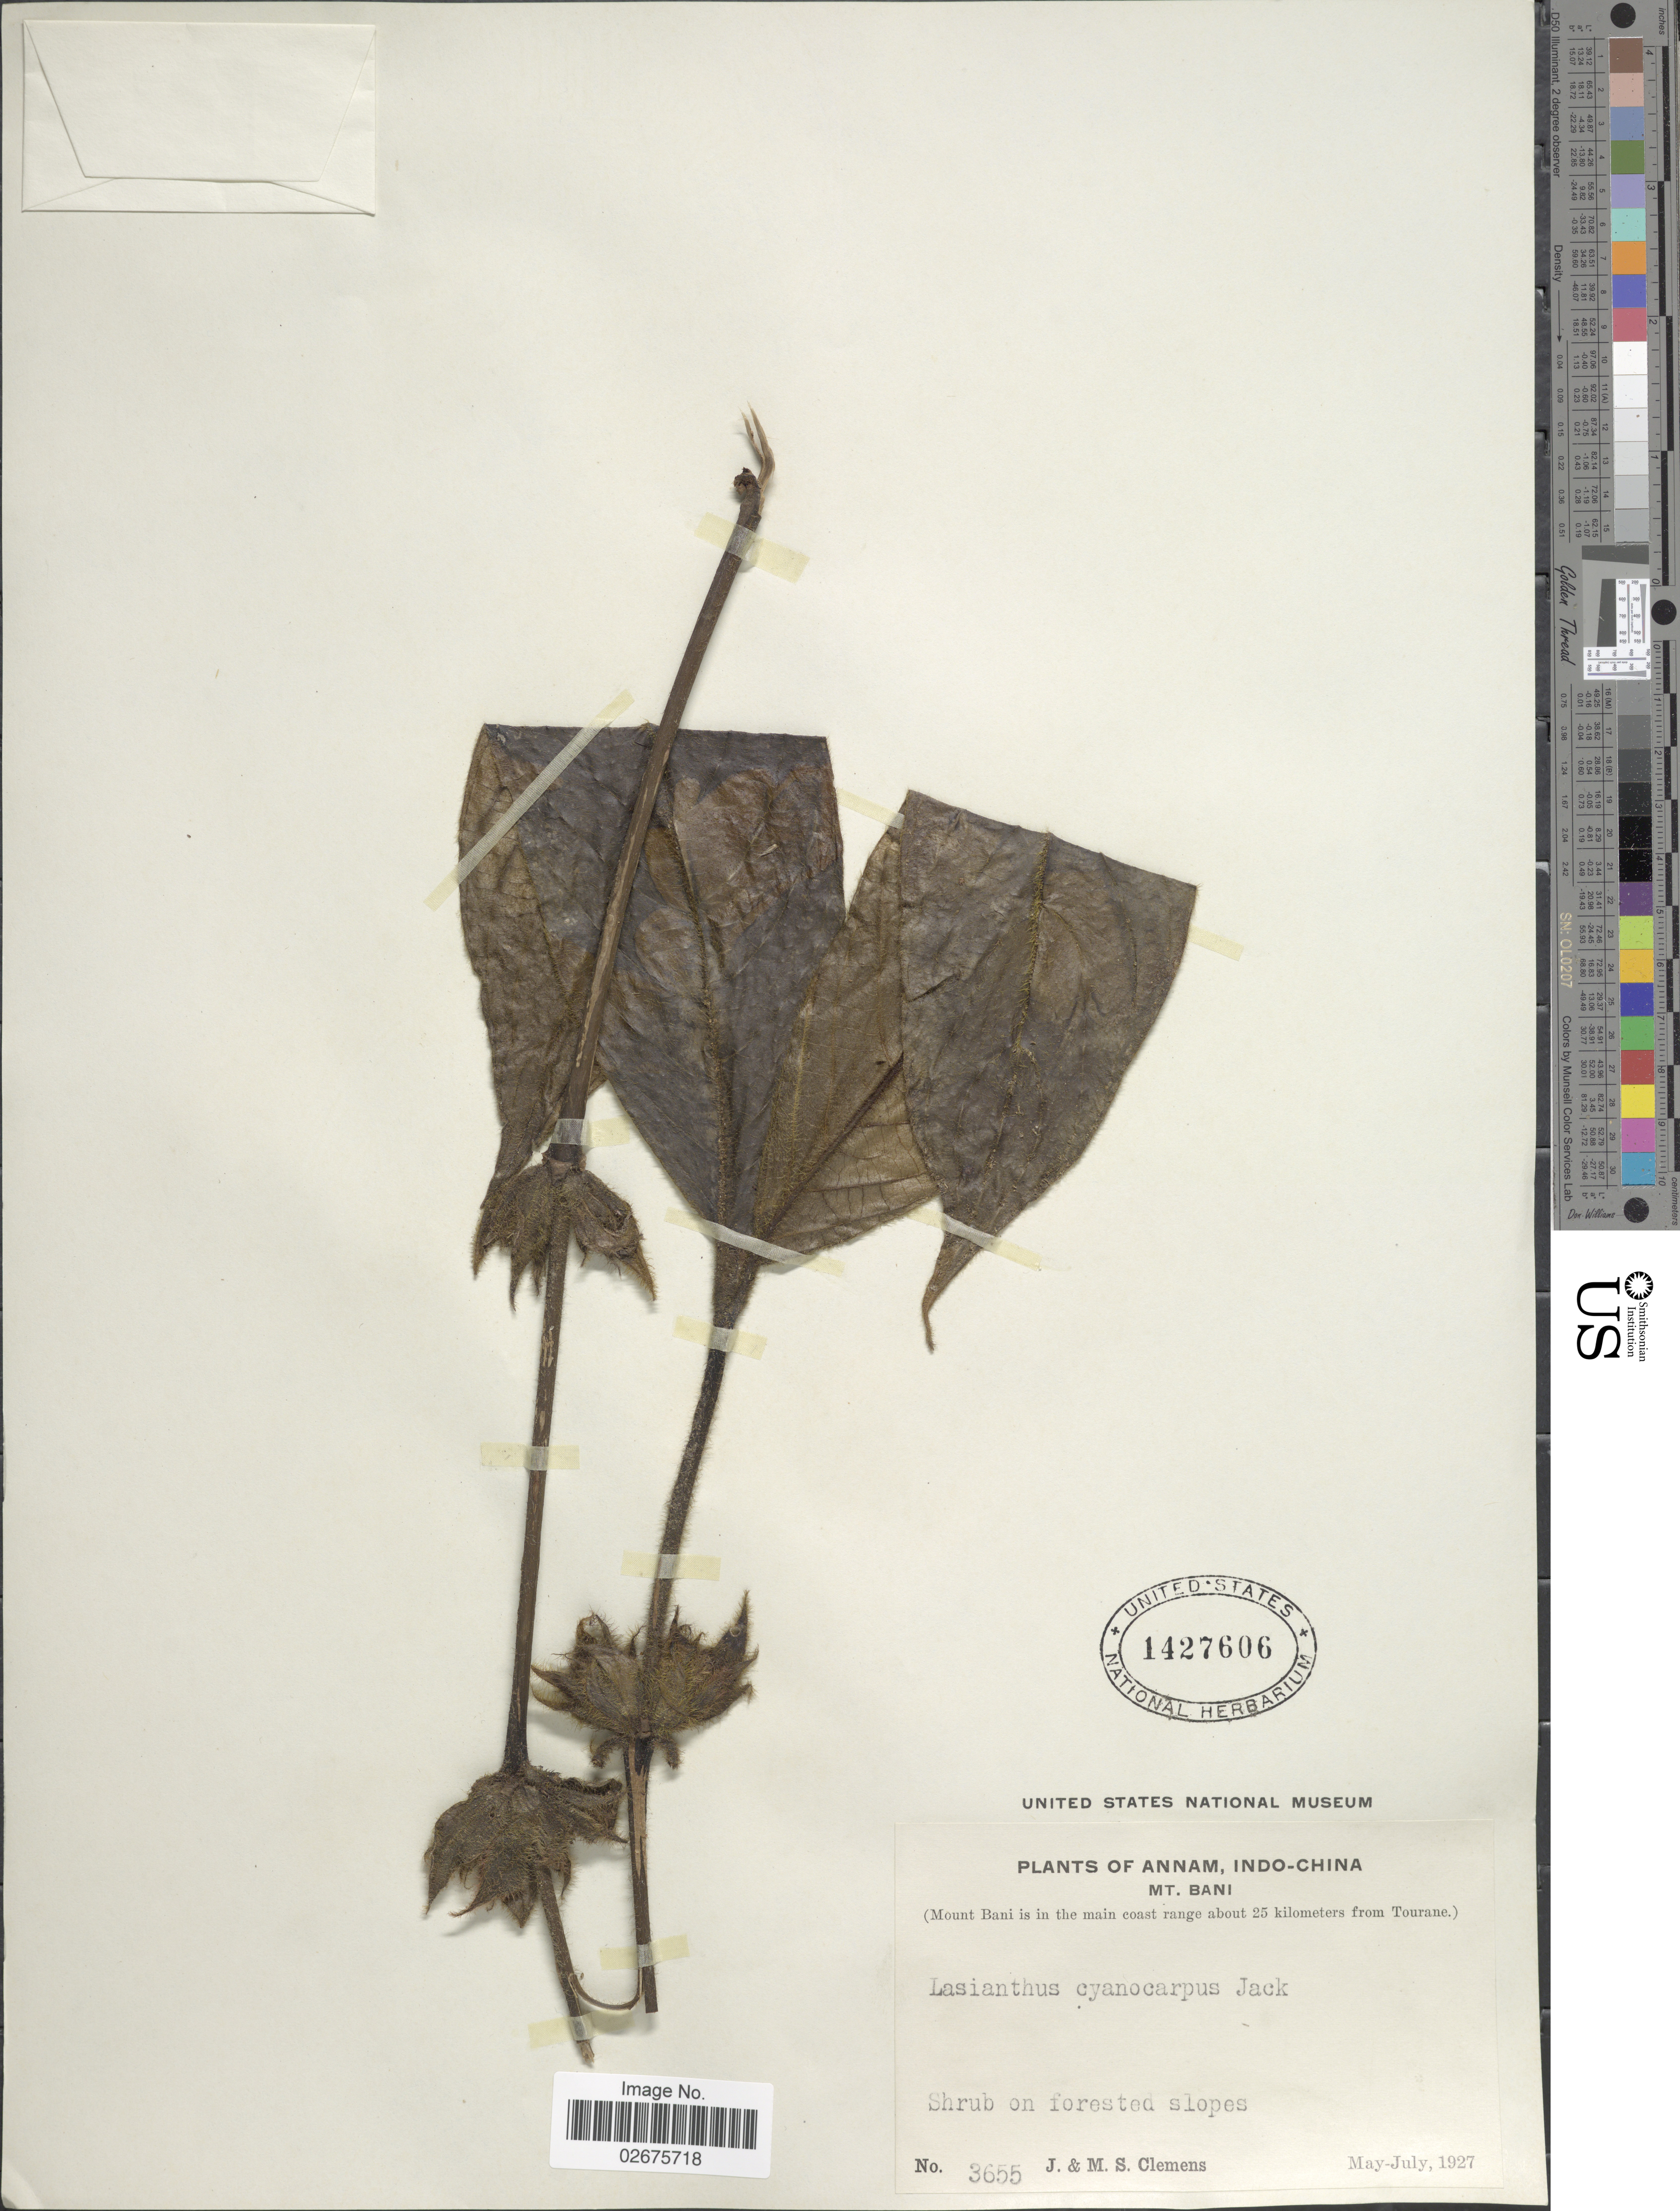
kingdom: Plantae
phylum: Tracheophyta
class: Magnoliopsida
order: Gentianales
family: Rubiaceae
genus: Lasianthus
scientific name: Lasianthus cyanocarpus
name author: Jack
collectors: J. Clemens & M. S. Clemens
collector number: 3655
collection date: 1927-05/1927-07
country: Vietnam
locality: Annam, Indo-China, Mt. Bani (Mount Bani is in the main coast range about 25 kilometers from Tourane)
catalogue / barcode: US 1427606